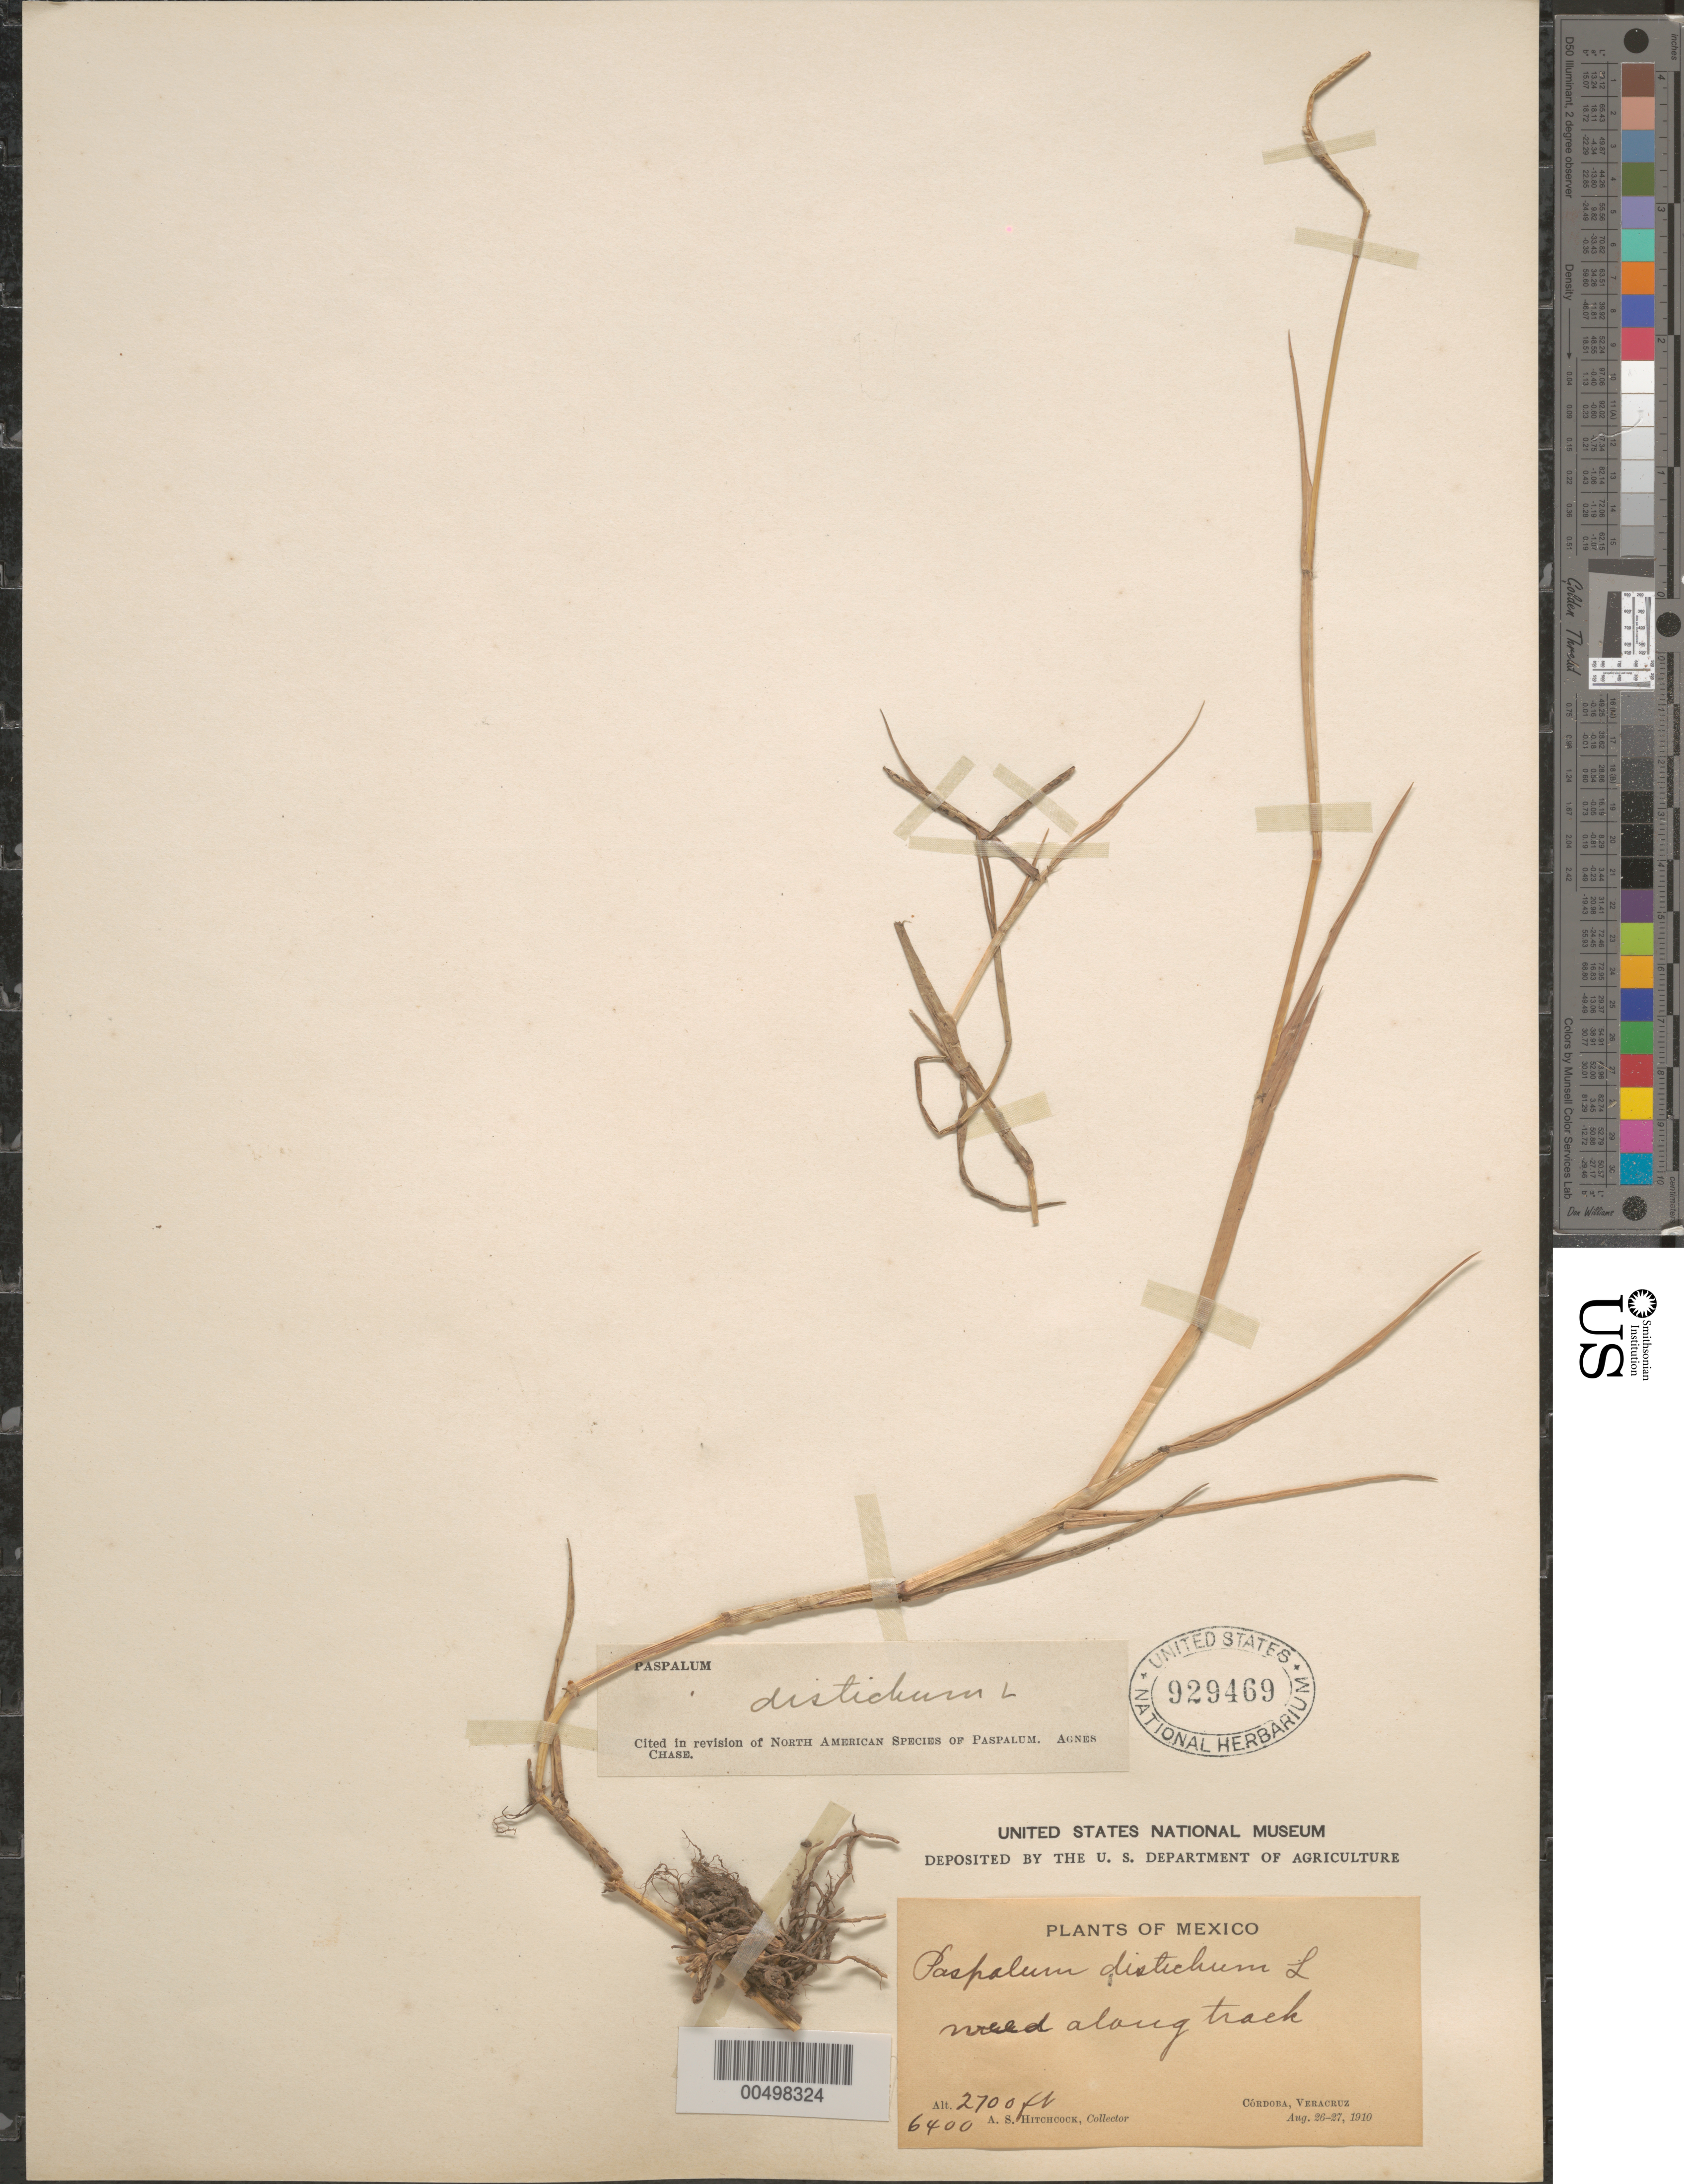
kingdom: Plantae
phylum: Tracheophyta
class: Liliopsida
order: Poales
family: Poaceae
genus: Paspalum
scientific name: Paspalum paspaloides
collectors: A. S. Hitchcock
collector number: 6400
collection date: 1910-08-26/1910-08-27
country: Mexico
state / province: Veracruz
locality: Cordoba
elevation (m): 823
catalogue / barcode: US 929469